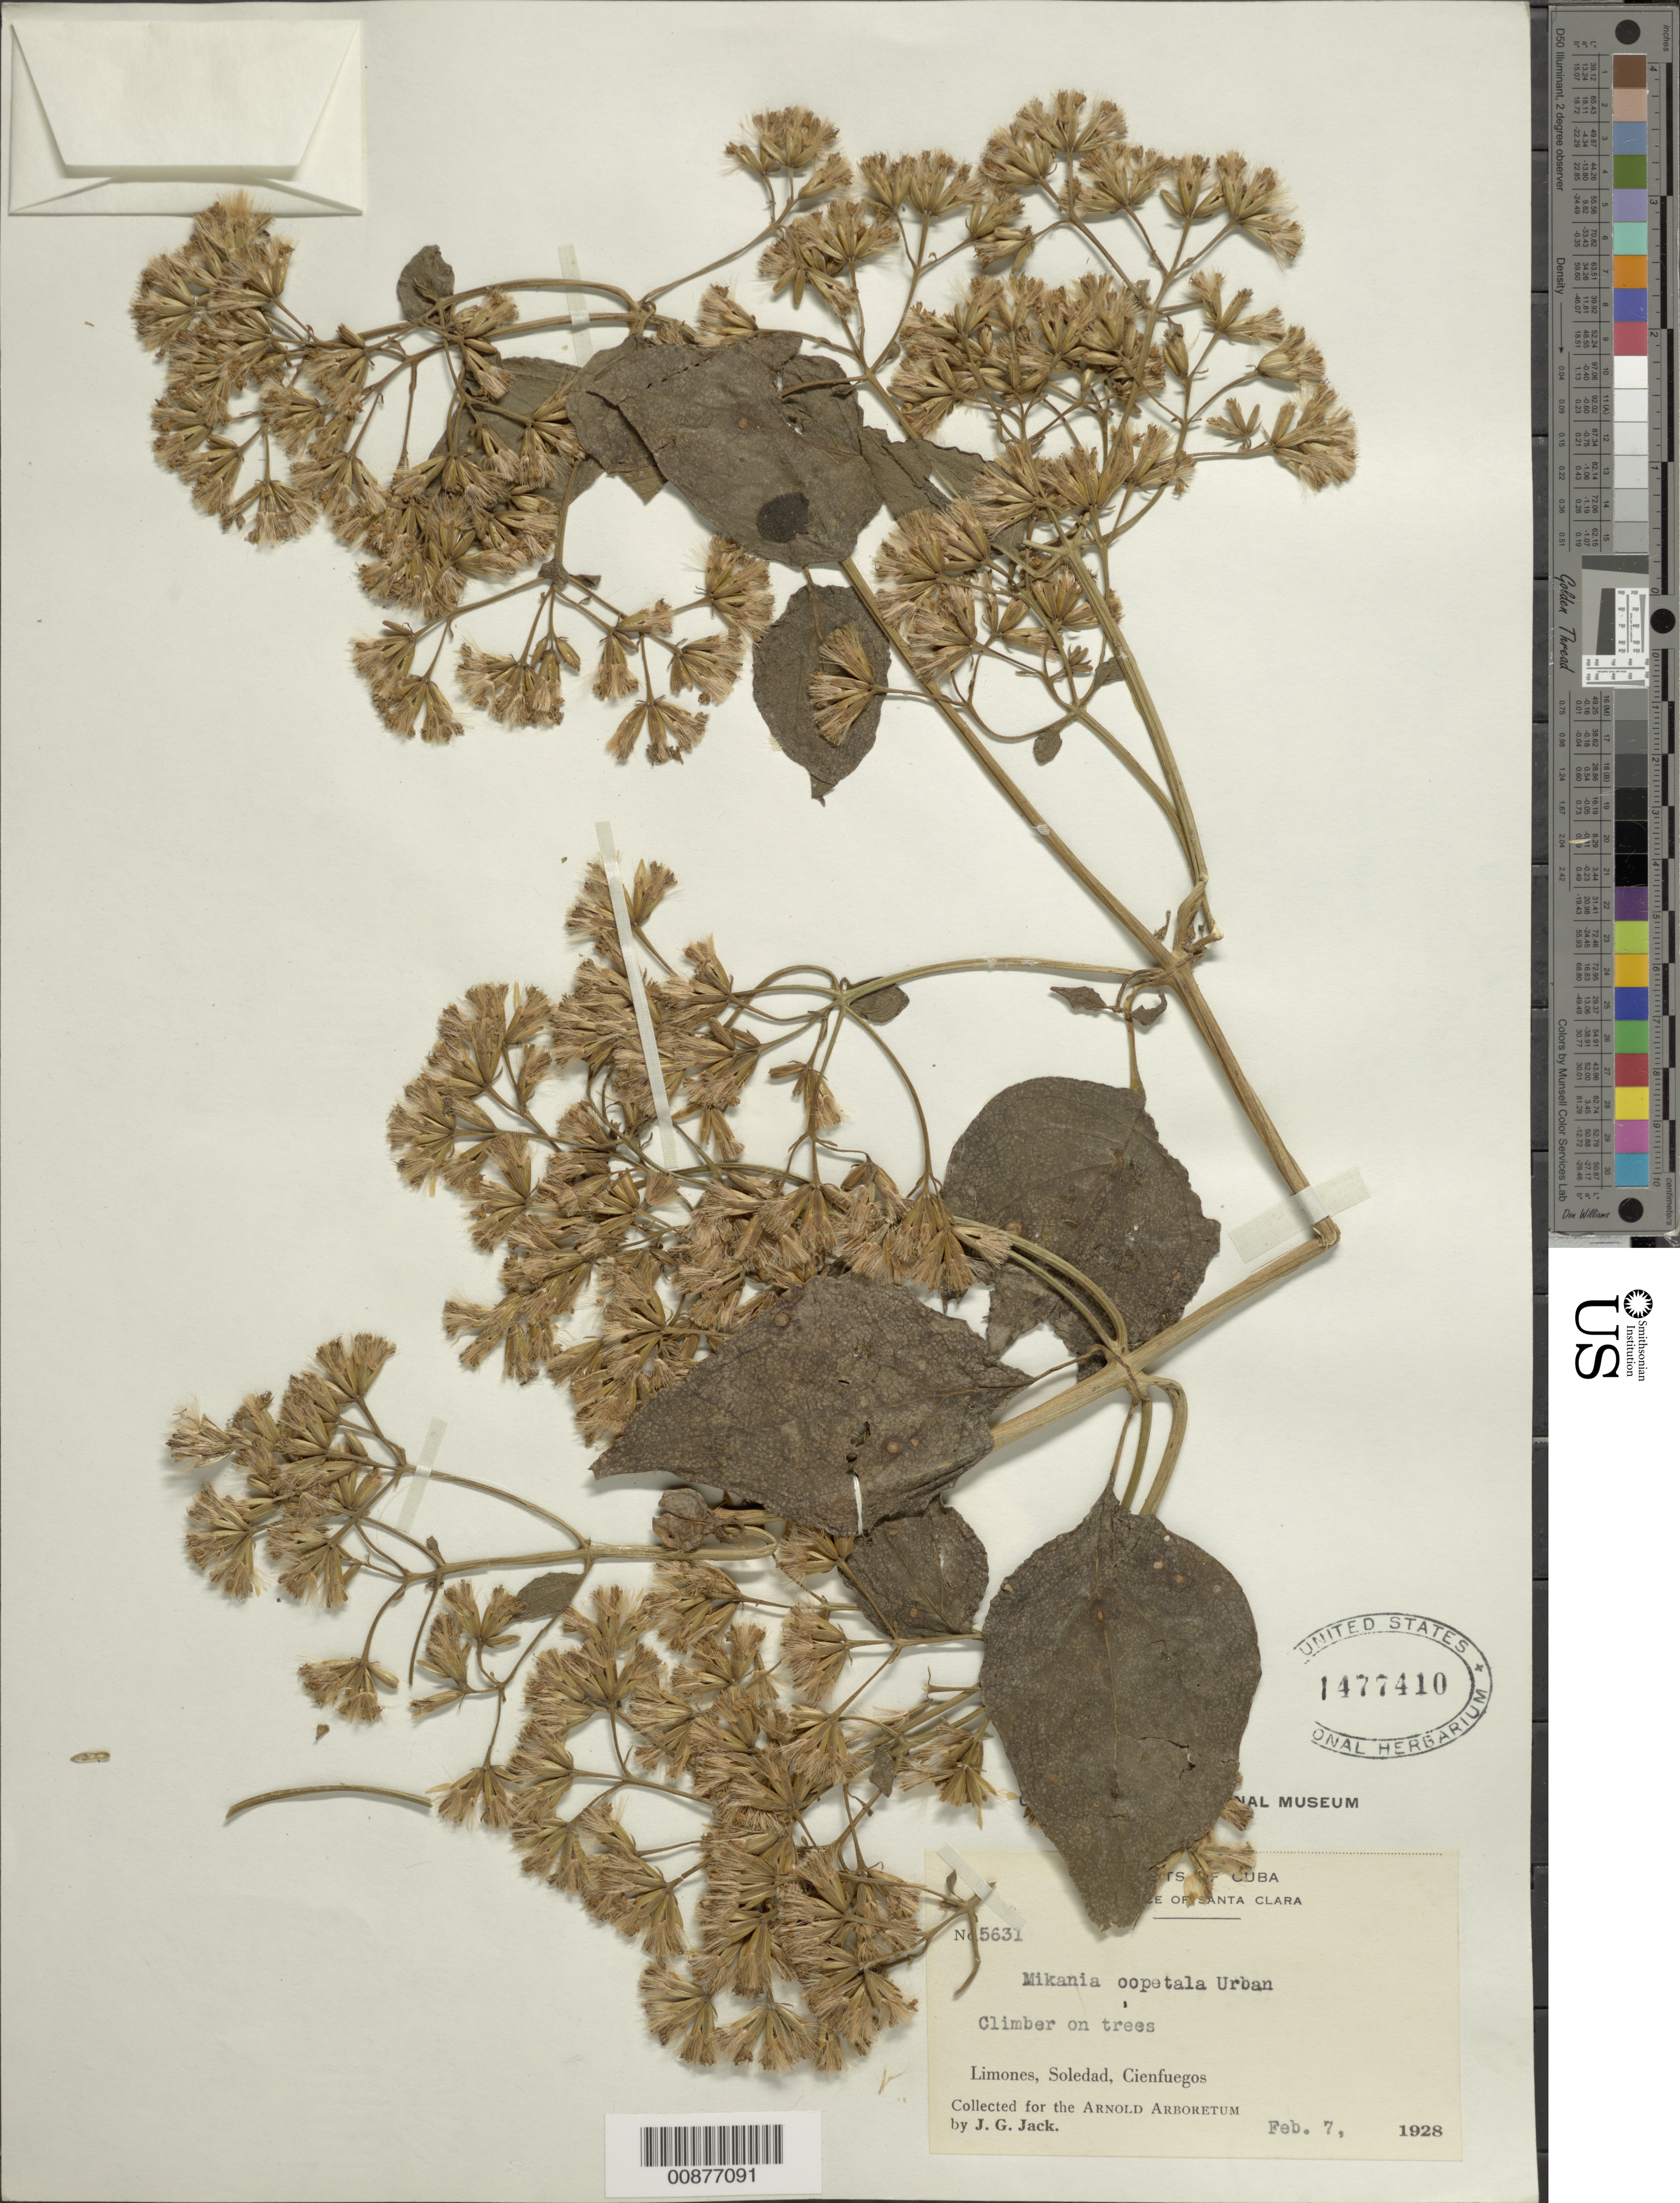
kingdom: Plantae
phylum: Tracheophyta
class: Magnoliopsida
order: Asterales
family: Asteraceae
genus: Mikania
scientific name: Mikania oopetala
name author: Urb. & Nied.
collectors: J. G. Jack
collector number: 5631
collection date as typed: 07 Feb 1928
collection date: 1928-02-07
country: Cuba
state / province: Las Villas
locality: Limones, Soledad, Cienfuegos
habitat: Climbing in trees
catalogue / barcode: US 1477410